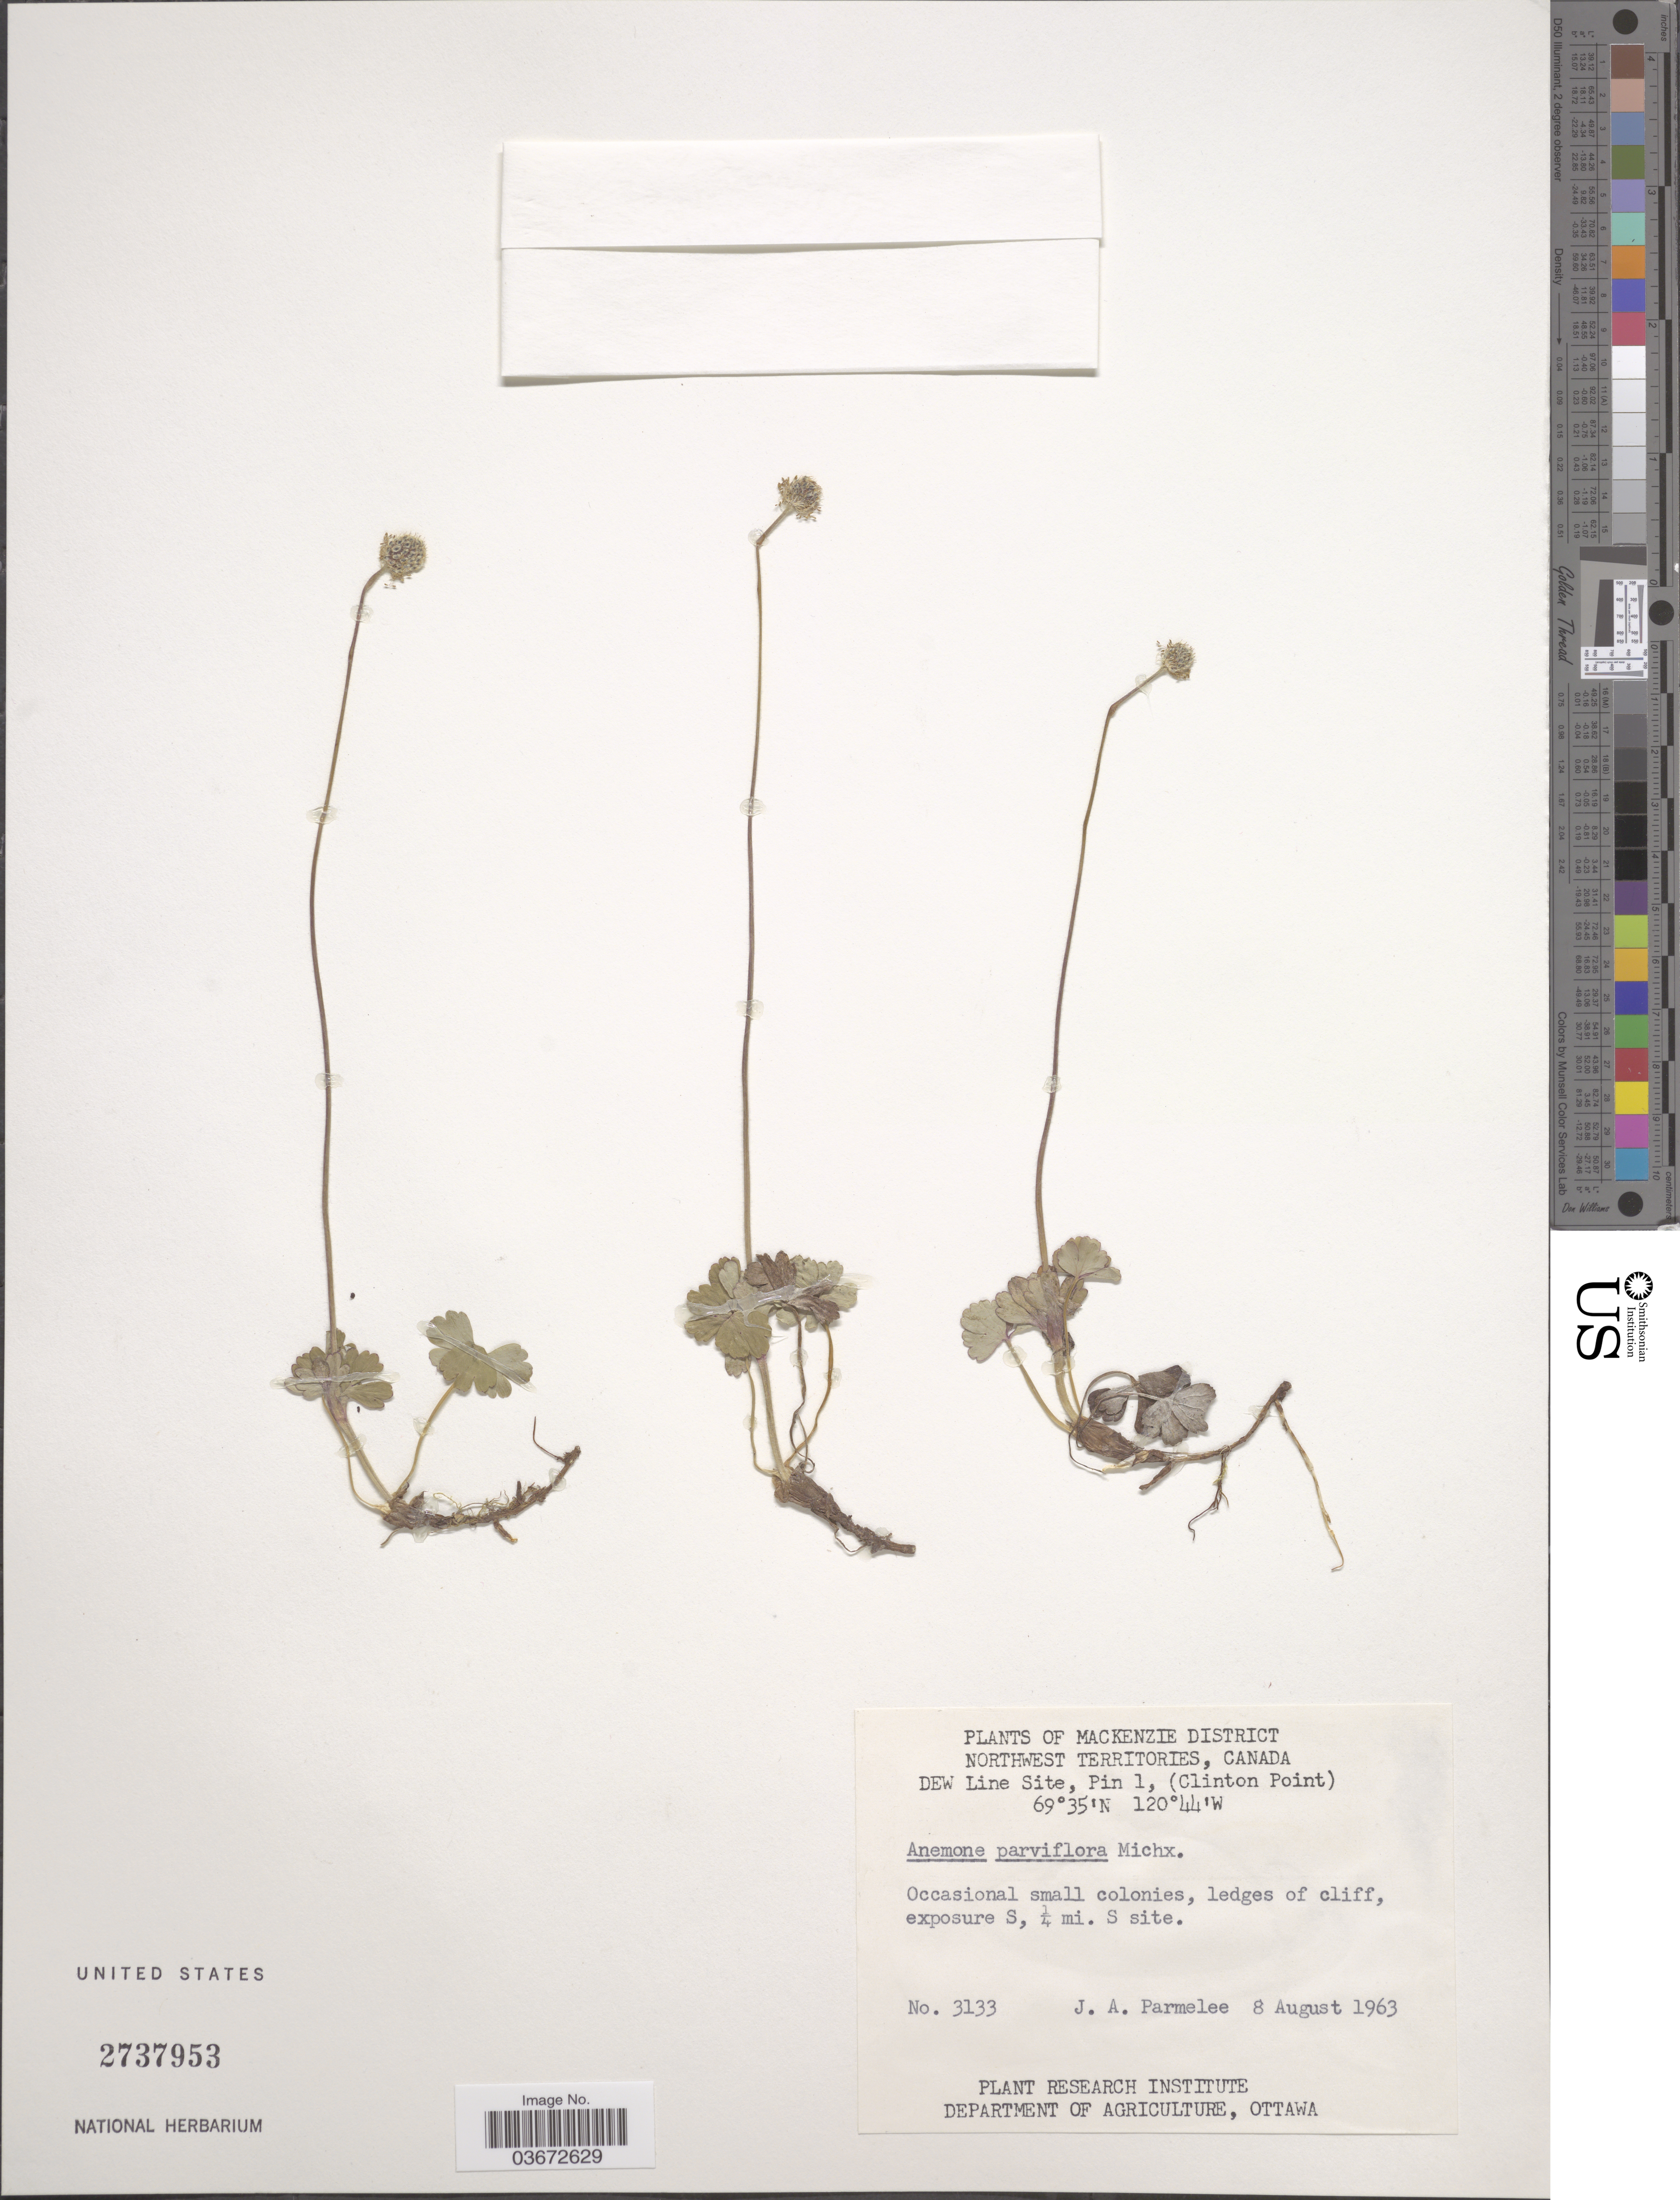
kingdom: Plantae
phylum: Tracheophyta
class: Magnoliopsida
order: Ranunculales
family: Ranunculaceae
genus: Anemone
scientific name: Anemone parviflora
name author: Michx.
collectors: J. A. Parmelee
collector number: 3133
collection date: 1963-08-08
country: Canada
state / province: Northwest Territories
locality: Mackenzie District. DEW Line Site, Pin 1, (Clinton Point). Exposure S, ¼ mi. S site.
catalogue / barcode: US 2737953